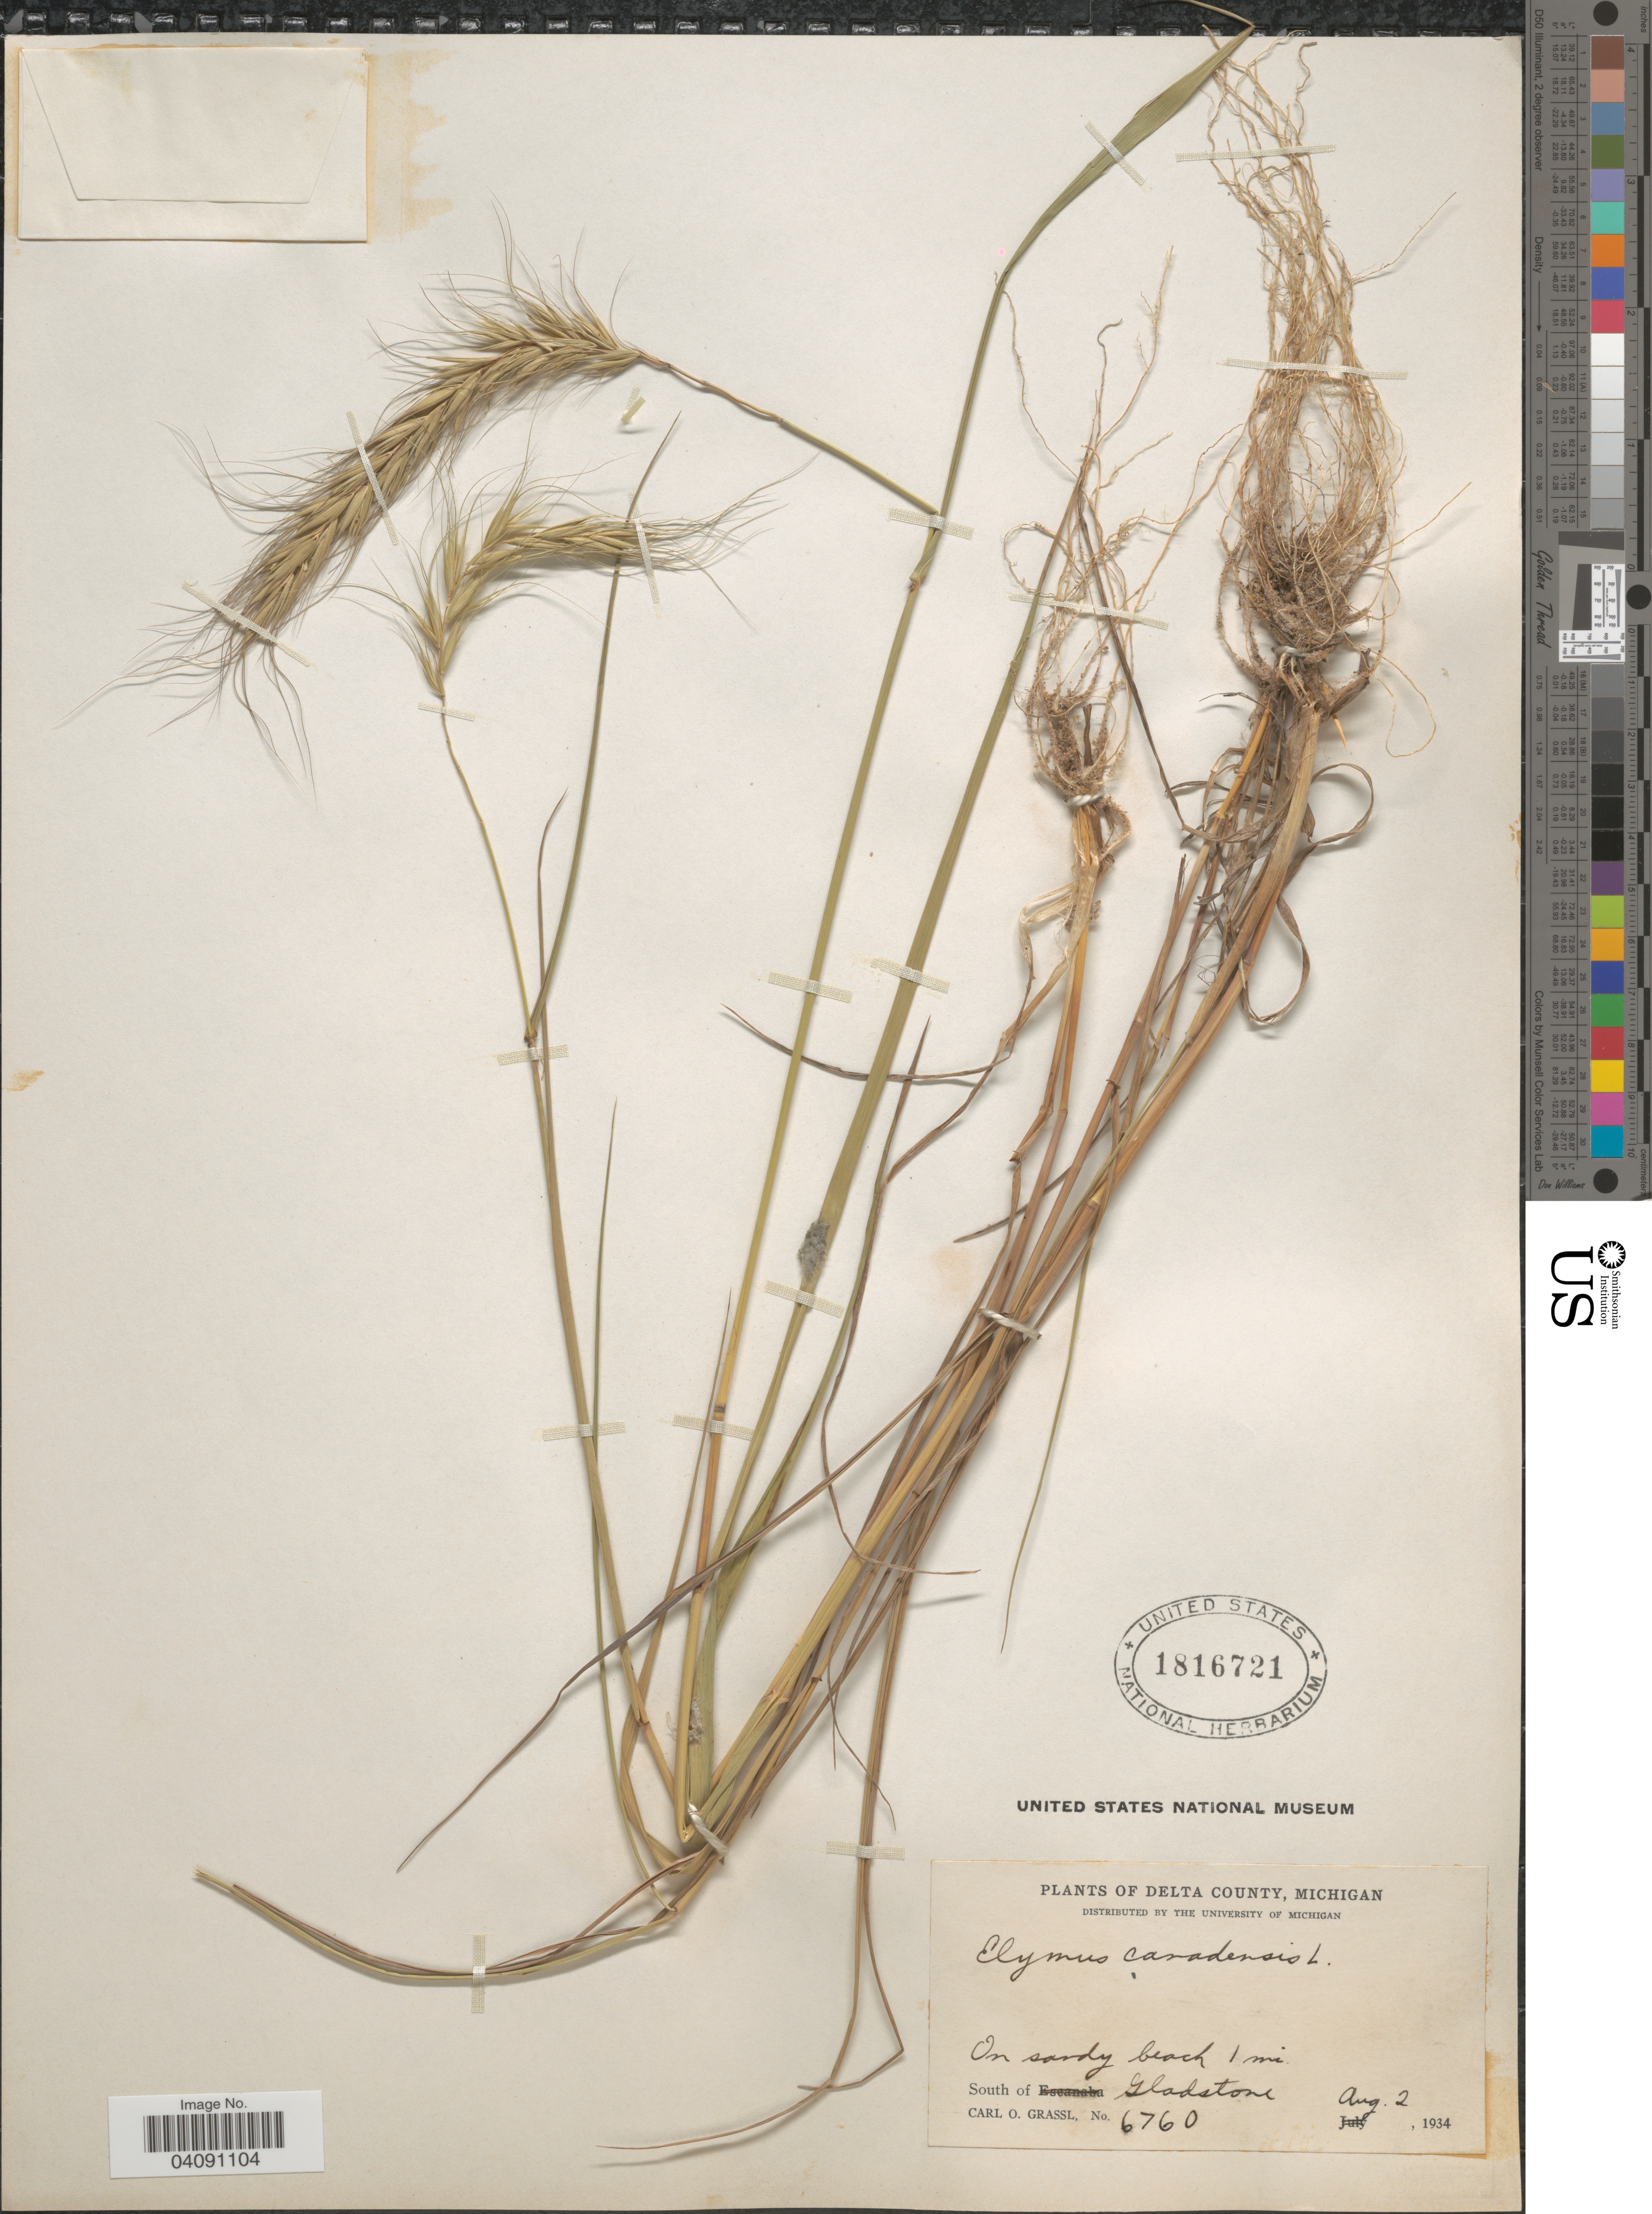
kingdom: Plantae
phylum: Tracheophyta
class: Liliopsida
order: Poales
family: Poaceae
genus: Elymus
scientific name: Elymus canadensis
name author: L.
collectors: C. Grassl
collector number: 6760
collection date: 1934-08-02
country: United States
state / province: Michigan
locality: Delta County. On sandy beach 1 mi. South of Gladstone.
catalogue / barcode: US 1816721